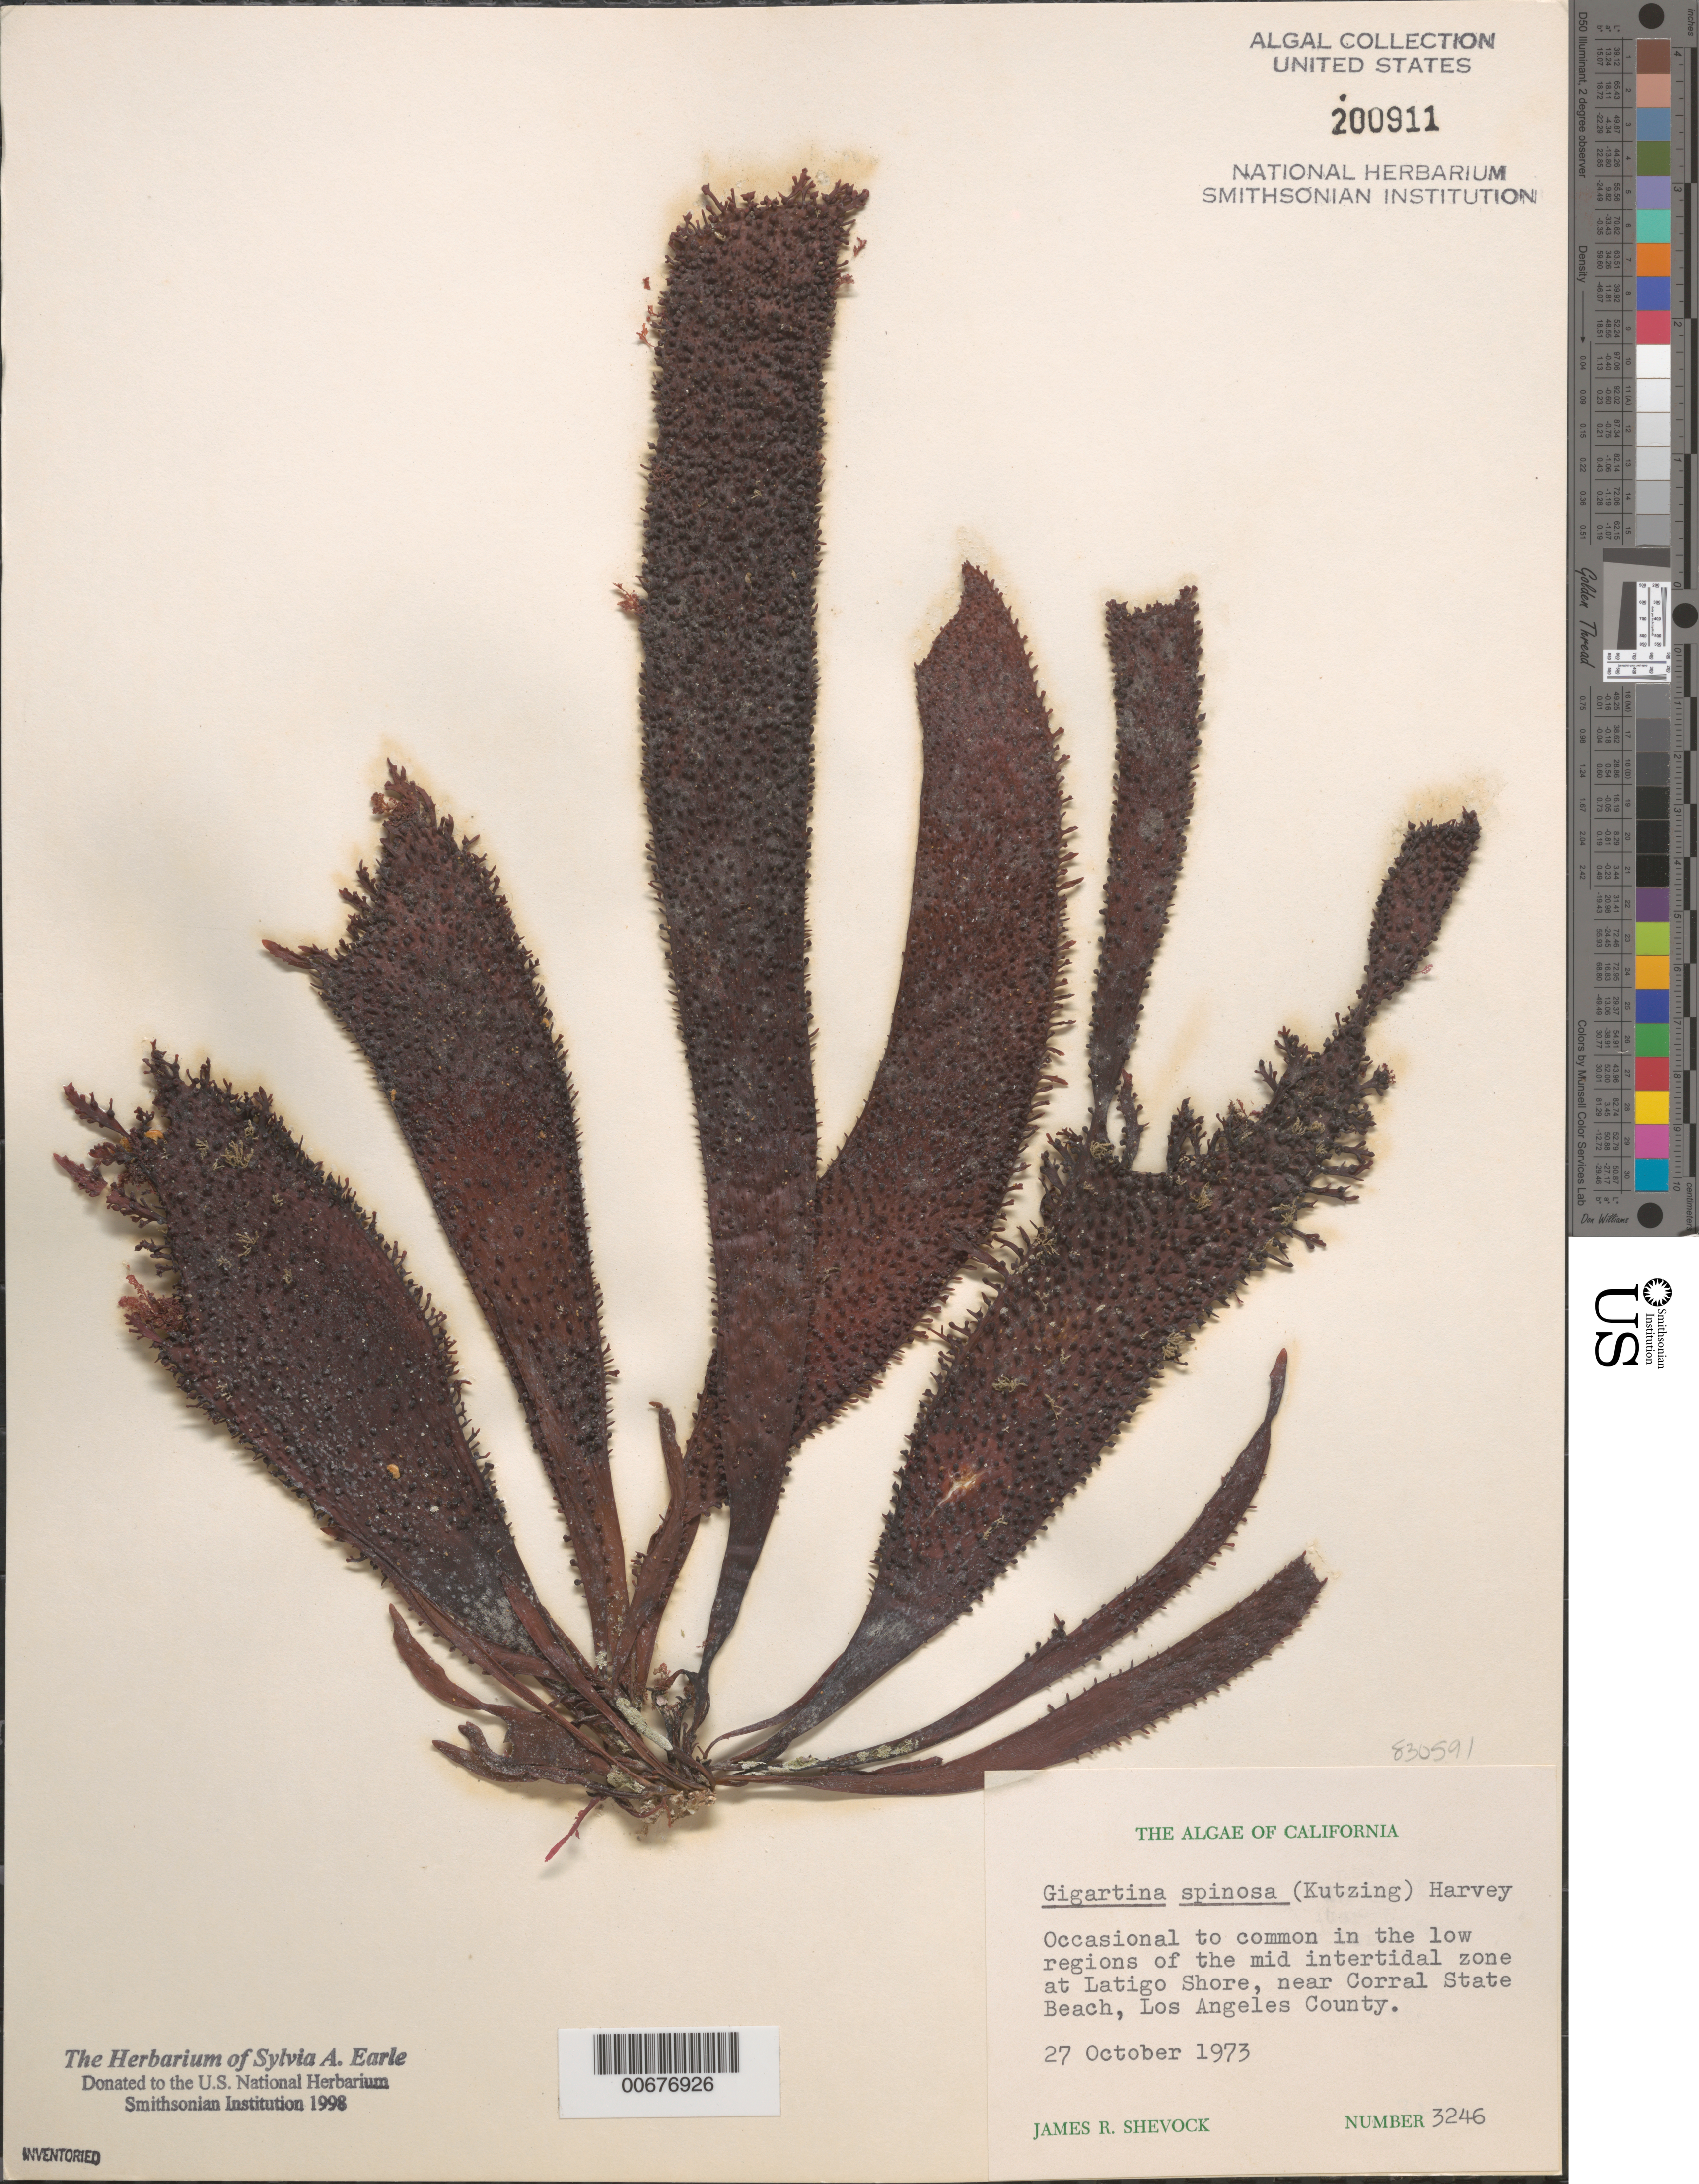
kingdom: Plantae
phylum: Rhodophyta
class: Florideophyceae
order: Gigartinales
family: Gigartinaceae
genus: Chondracanthus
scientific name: Chondracanthus spinosus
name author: (Kütz.) Guiry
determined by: Algae name updating Project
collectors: J. R. Shevock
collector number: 3246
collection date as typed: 27 Oct 1973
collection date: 1973-10-27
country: United States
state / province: California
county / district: Los Angeles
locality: Latigo Shore, near Corral State Beach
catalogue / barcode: US 200911